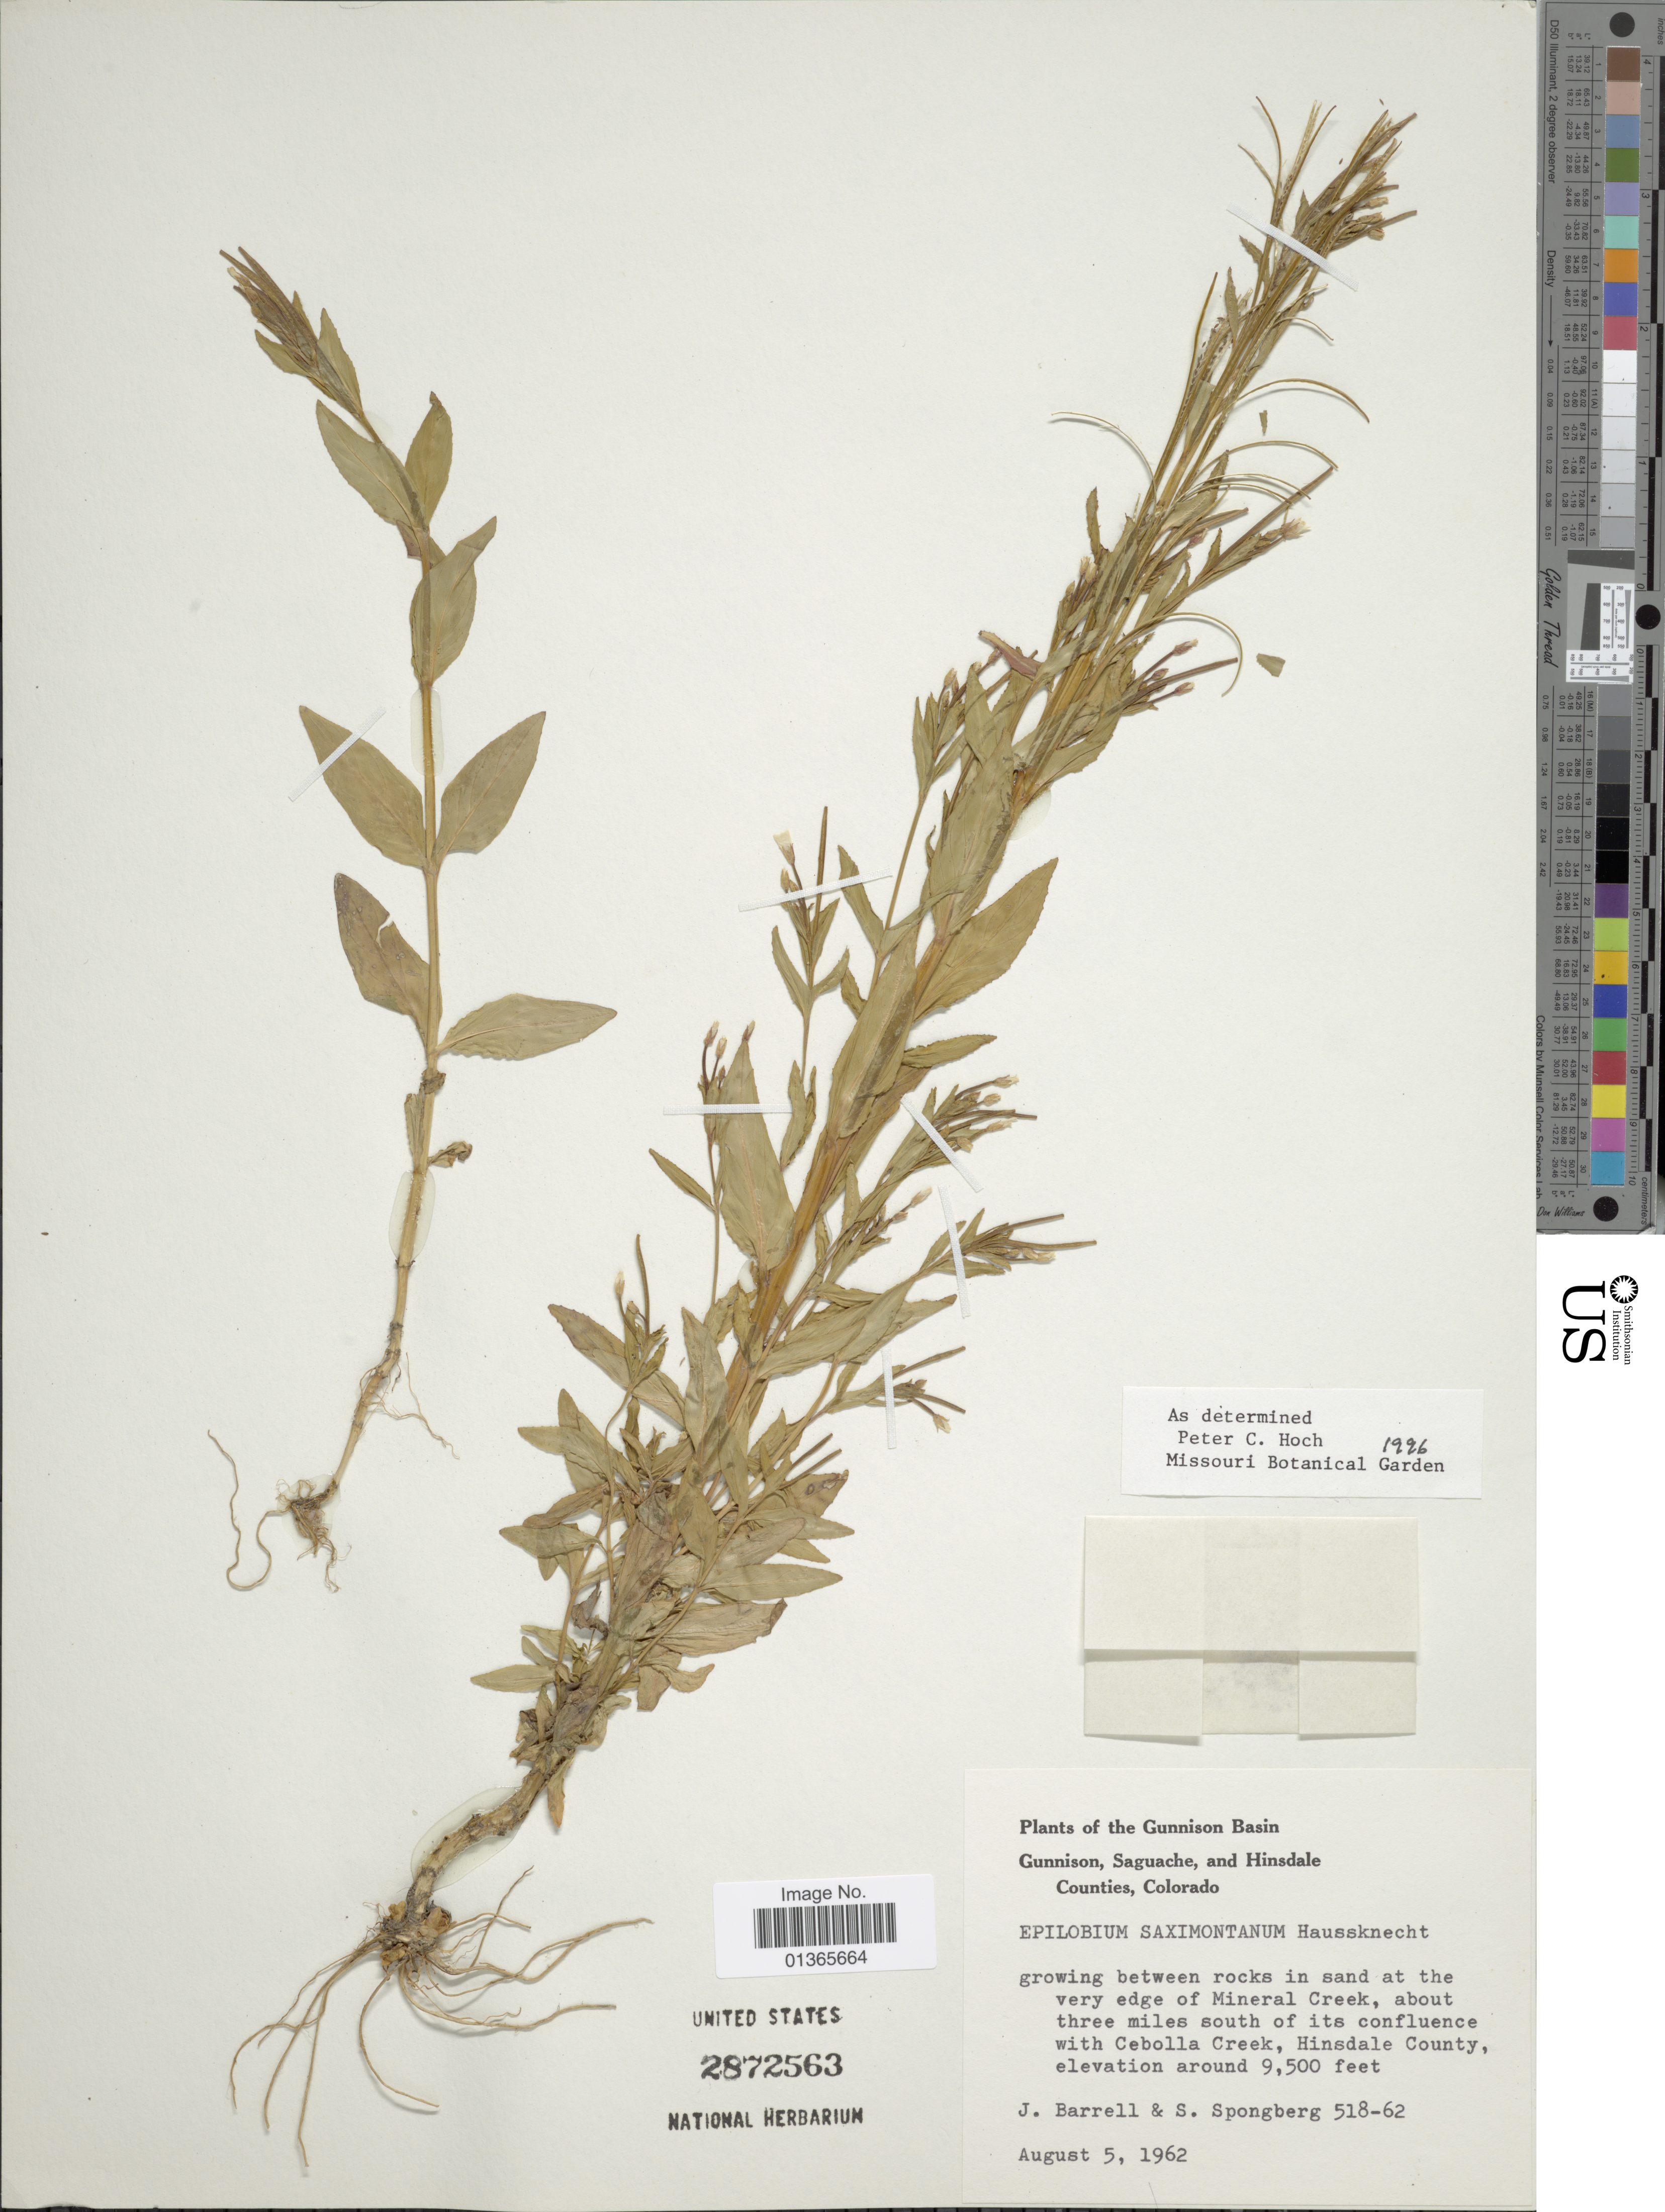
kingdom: Plantae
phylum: Tracheophyta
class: Magnoliopsida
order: Myrtales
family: Onagraceae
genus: Epilobium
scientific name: Epilobium saximontanum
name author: Hausskn.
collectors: J. Barrell & S. A.Spongberg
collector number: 518-62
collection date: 1962-08-05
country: United States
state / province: Colorado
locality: Gunnison, Saguache, and Hisndale Counties. Growing between rocks in sand at the very edge of Mineral Creek, about three miles south of its confluence with Cebolla Creek.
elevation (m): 2896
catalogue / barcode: US 2872563